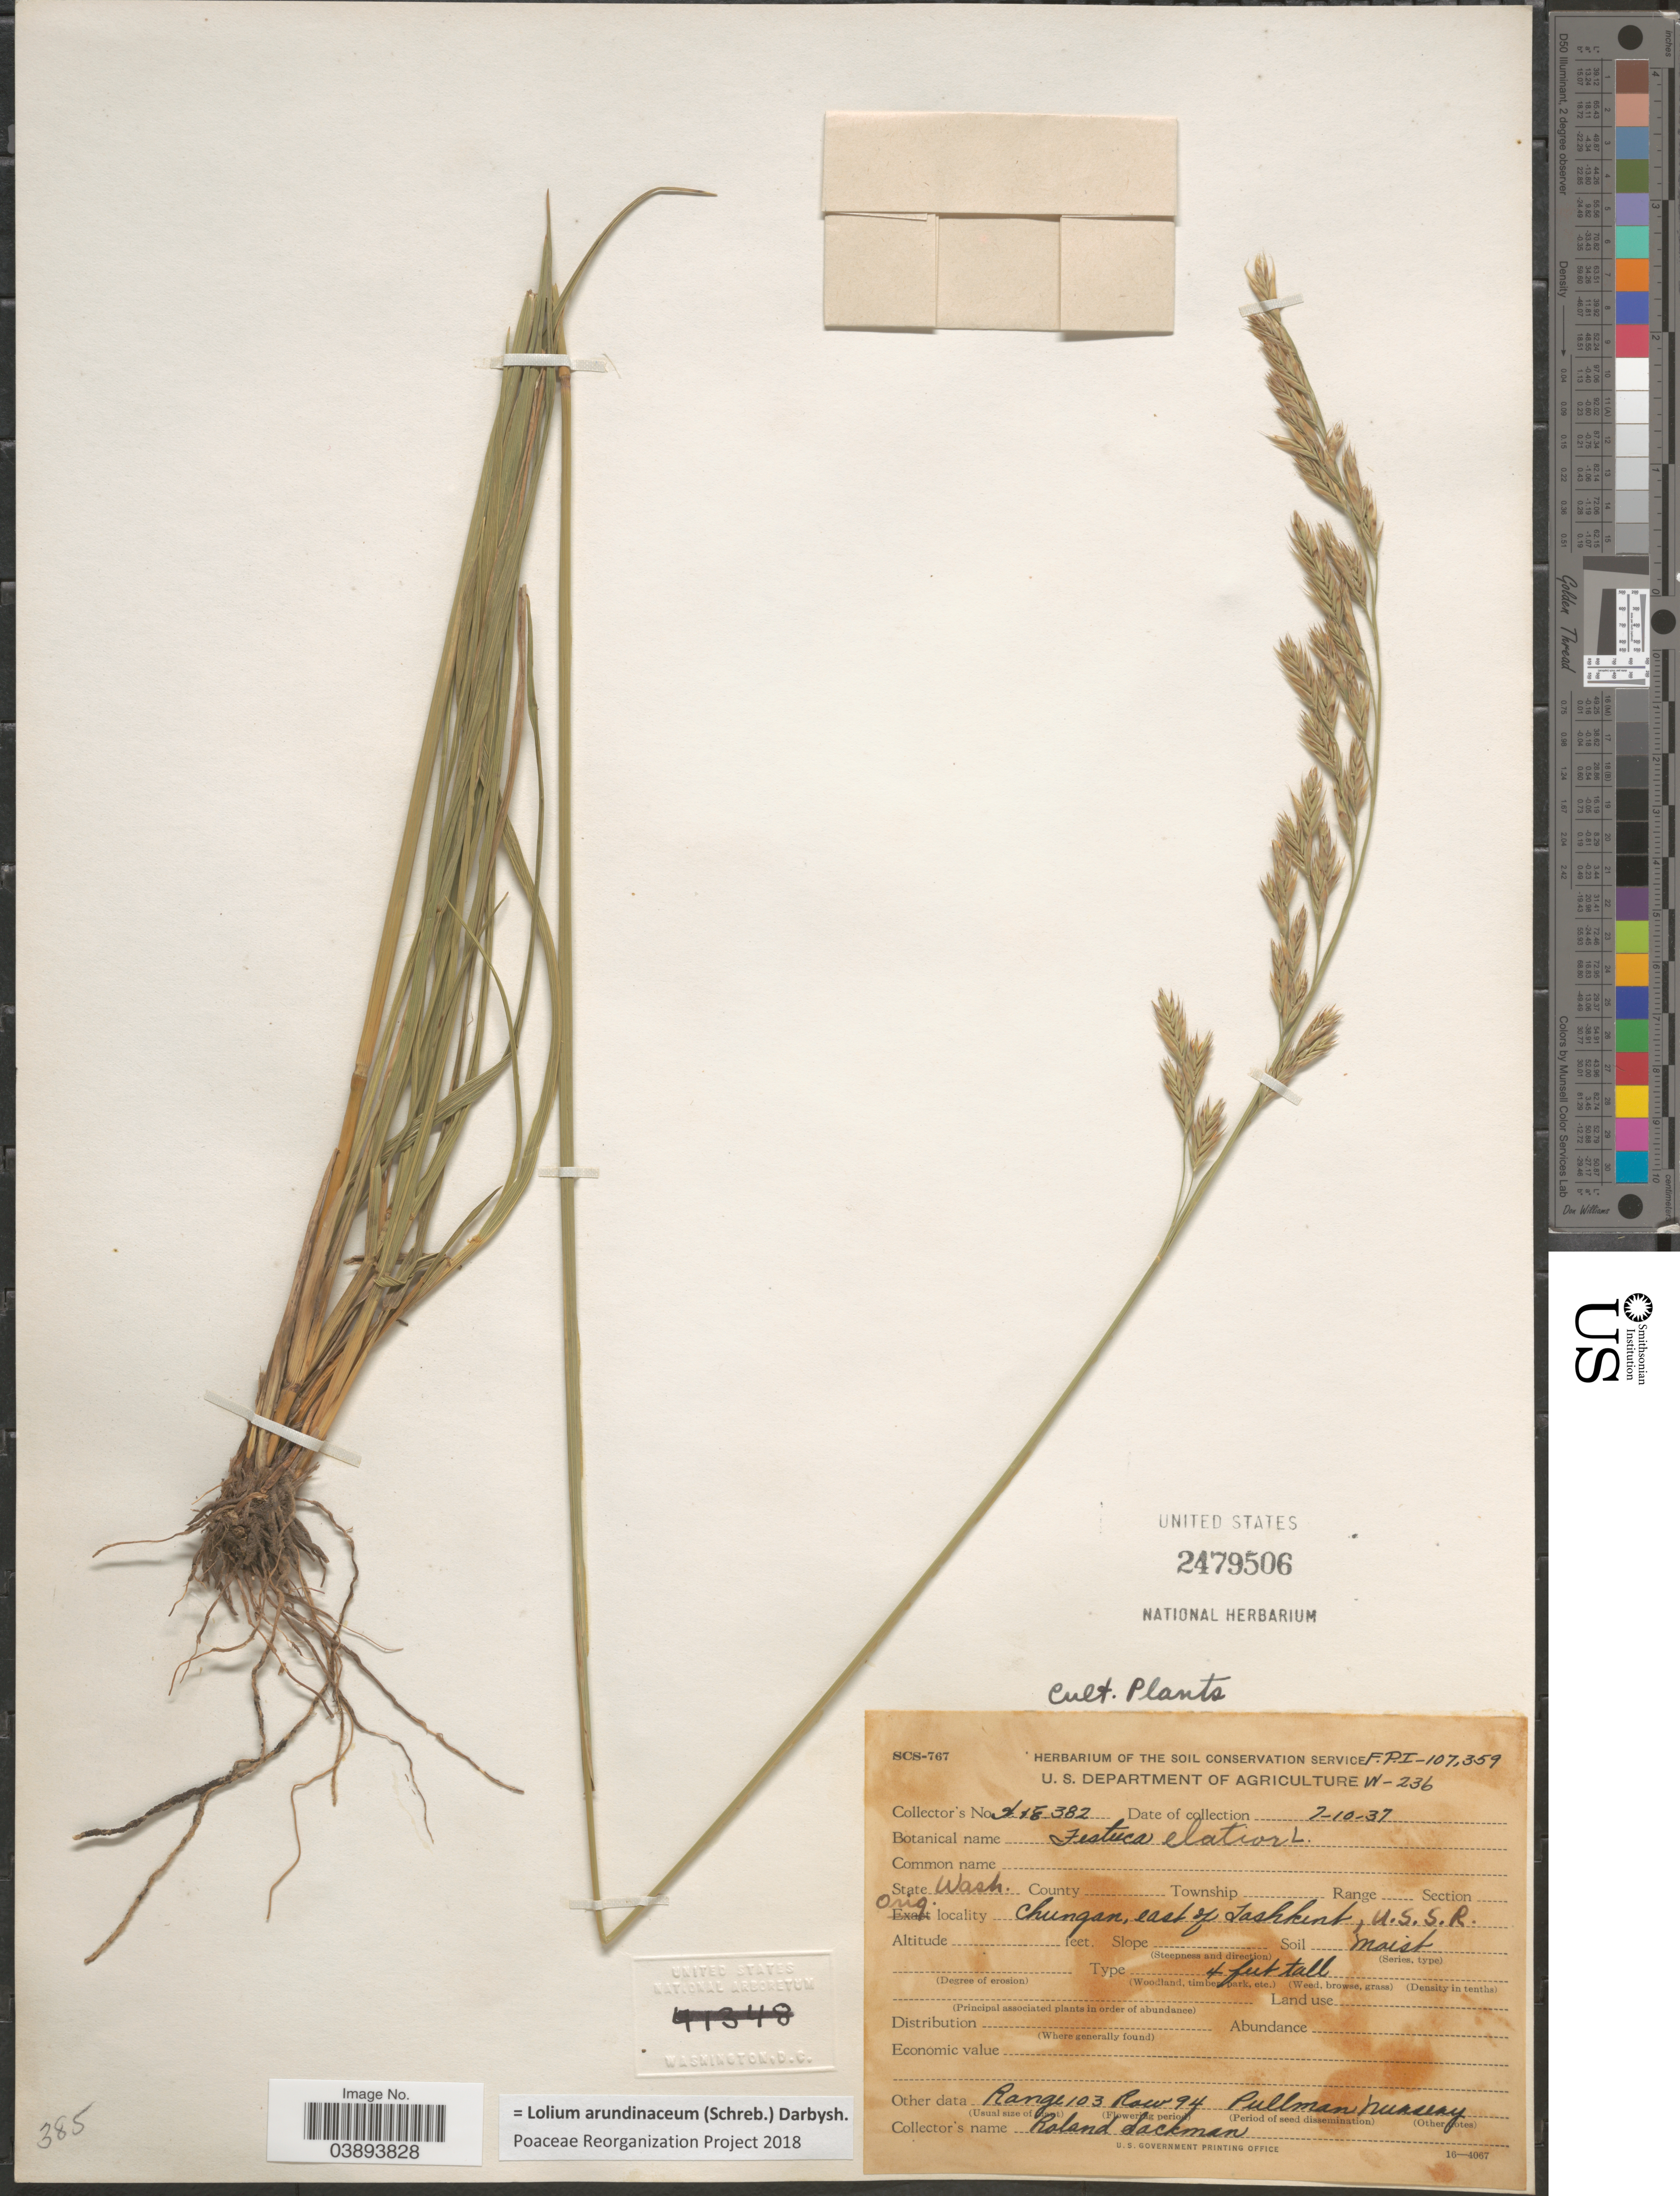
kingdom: Plantae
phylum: Tracheophyta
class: Liliopsida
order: Poales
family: Poaceae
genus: Lolium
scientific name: Lolium arundinaceum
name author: (Schreb.) Darbysh.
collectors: R. Sackman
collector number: A&E 382*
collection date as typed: Transcribed d/m/y: 10/7/37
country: United States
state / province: Washington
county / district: Whitman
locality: Range 103 Row 94. Pullman Nursery.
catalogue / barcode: US 2479506